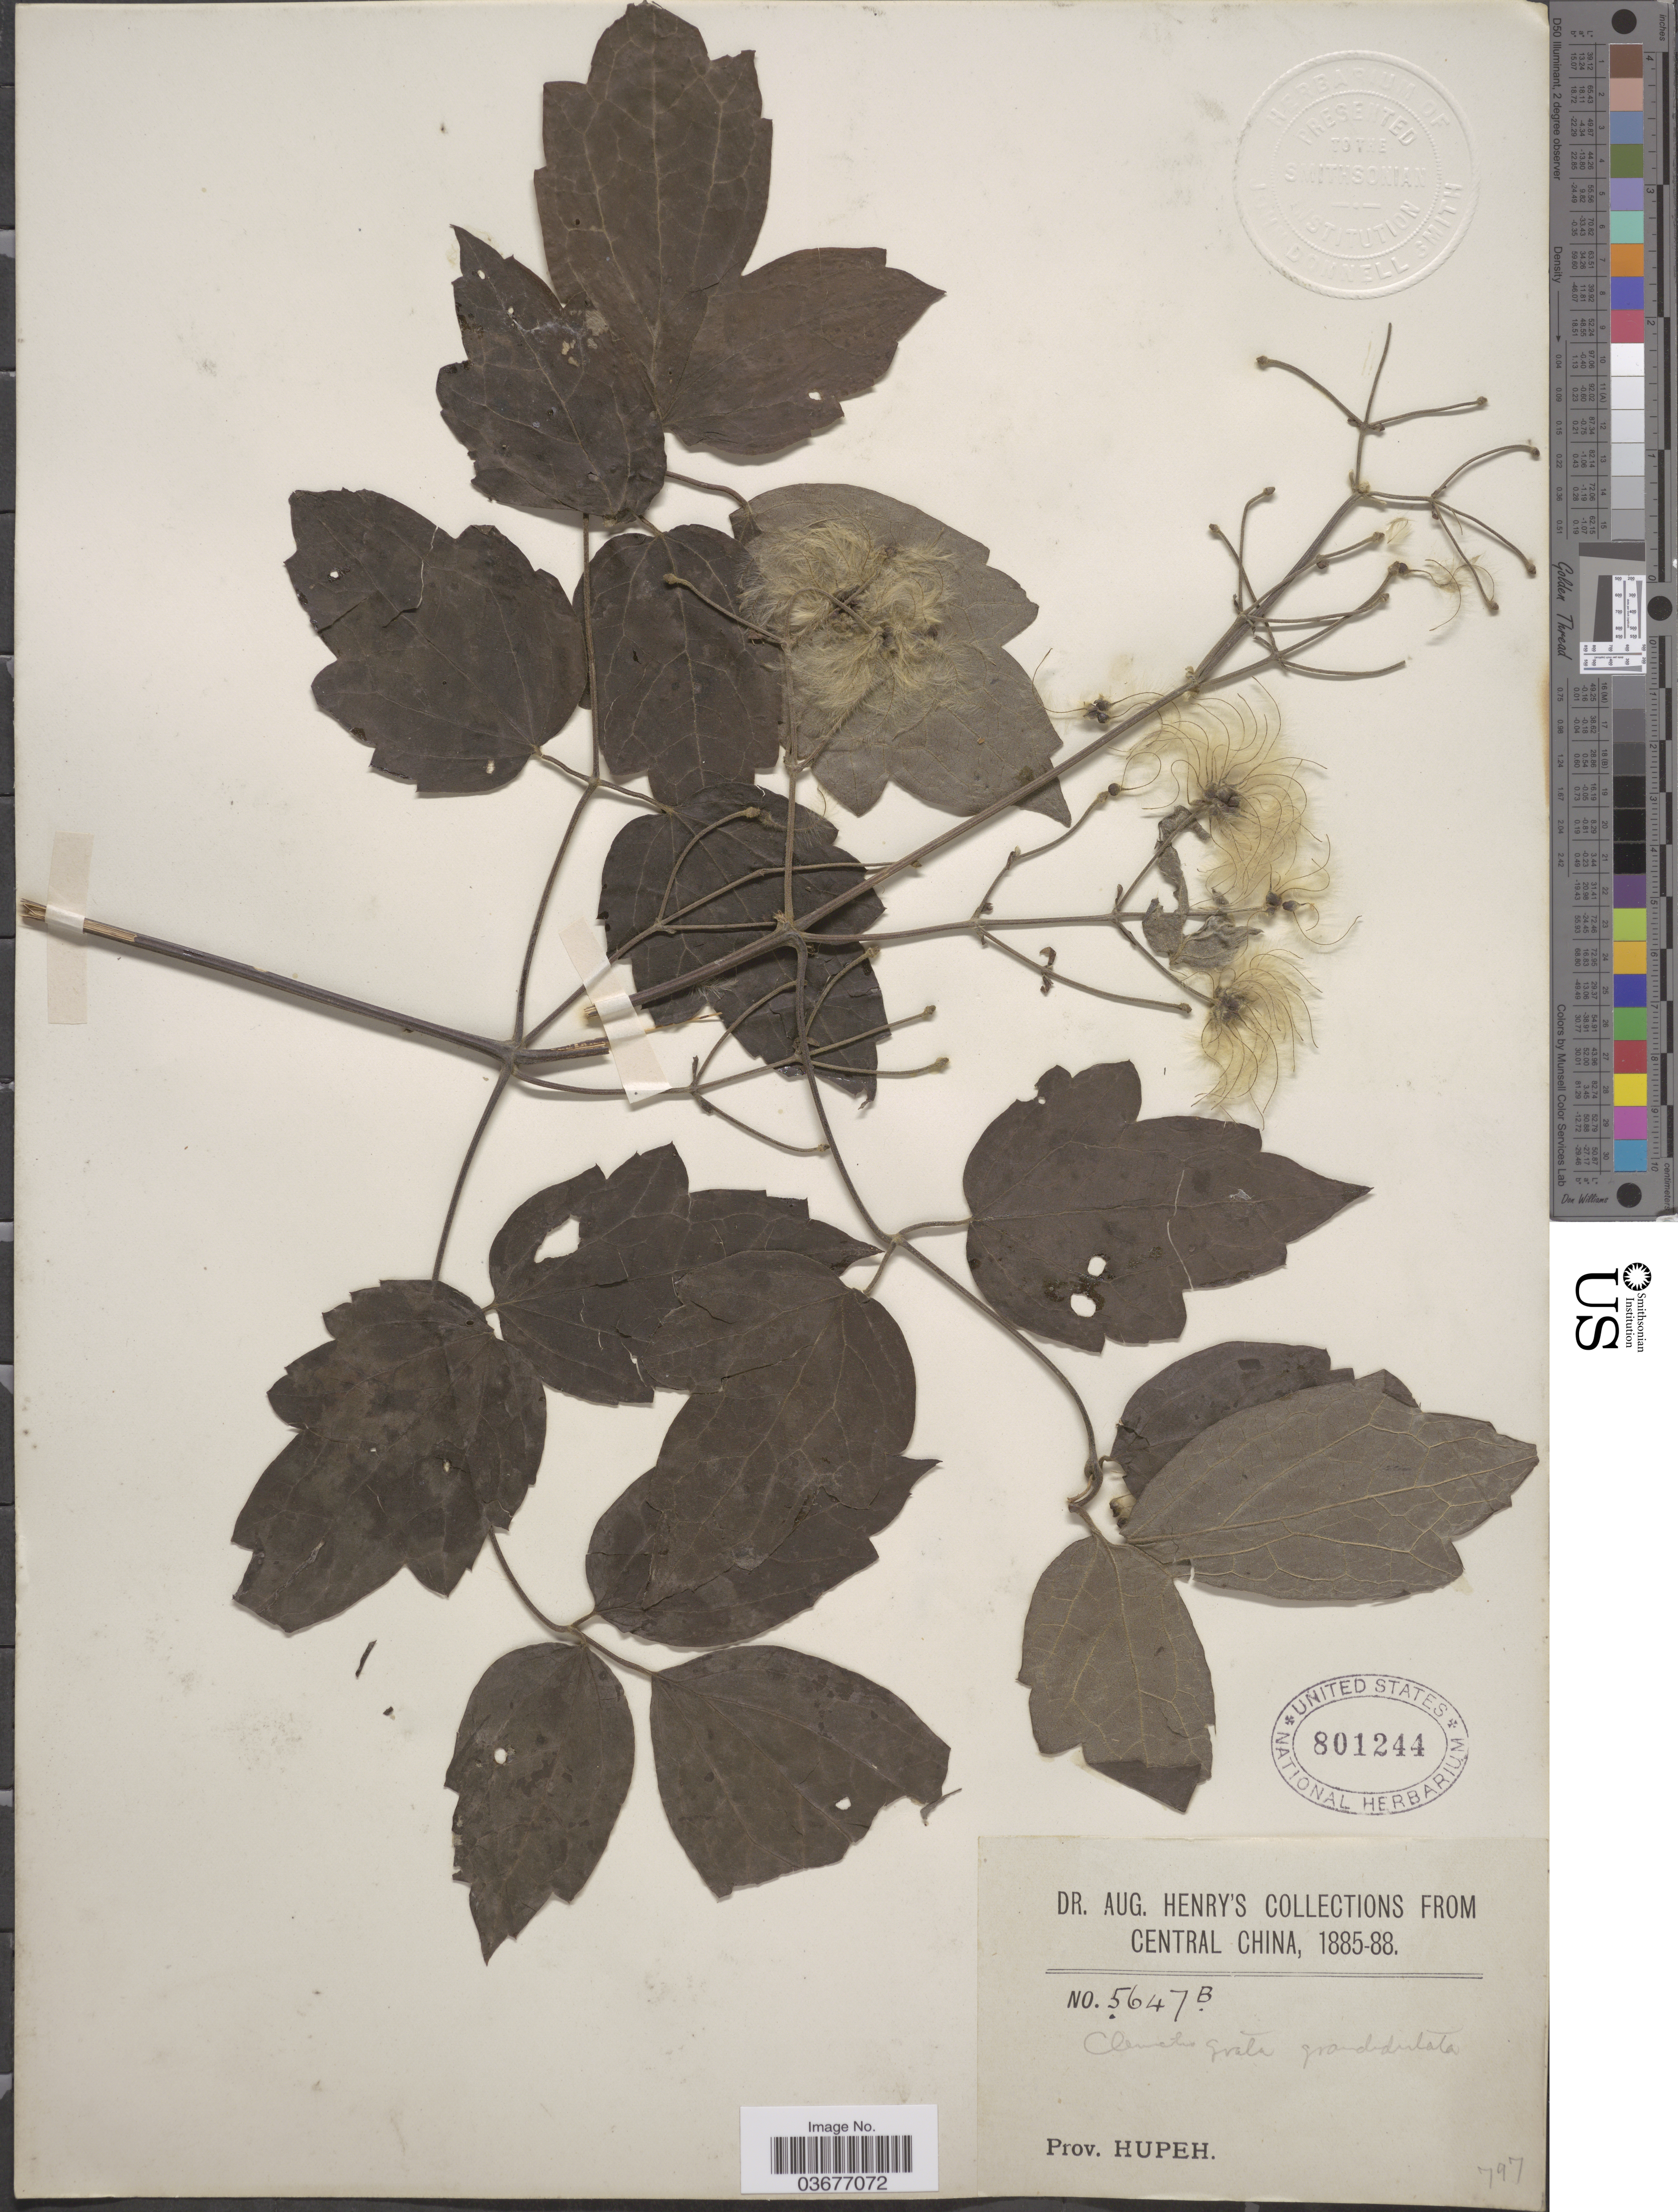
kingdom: Plantae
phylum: Tracheophyta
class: Magnoliopsida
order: Ranunculales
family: Ranunculaceae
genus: Clematis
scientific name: Clematis grata var. grandidentata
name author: Rehder & E.H. Wilson in Sarg.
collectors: A. Henry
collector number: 5647 B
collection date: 1885/1888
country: China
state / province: Hubei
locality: Central China. Prov. Hupeh.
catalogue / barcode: US 801244